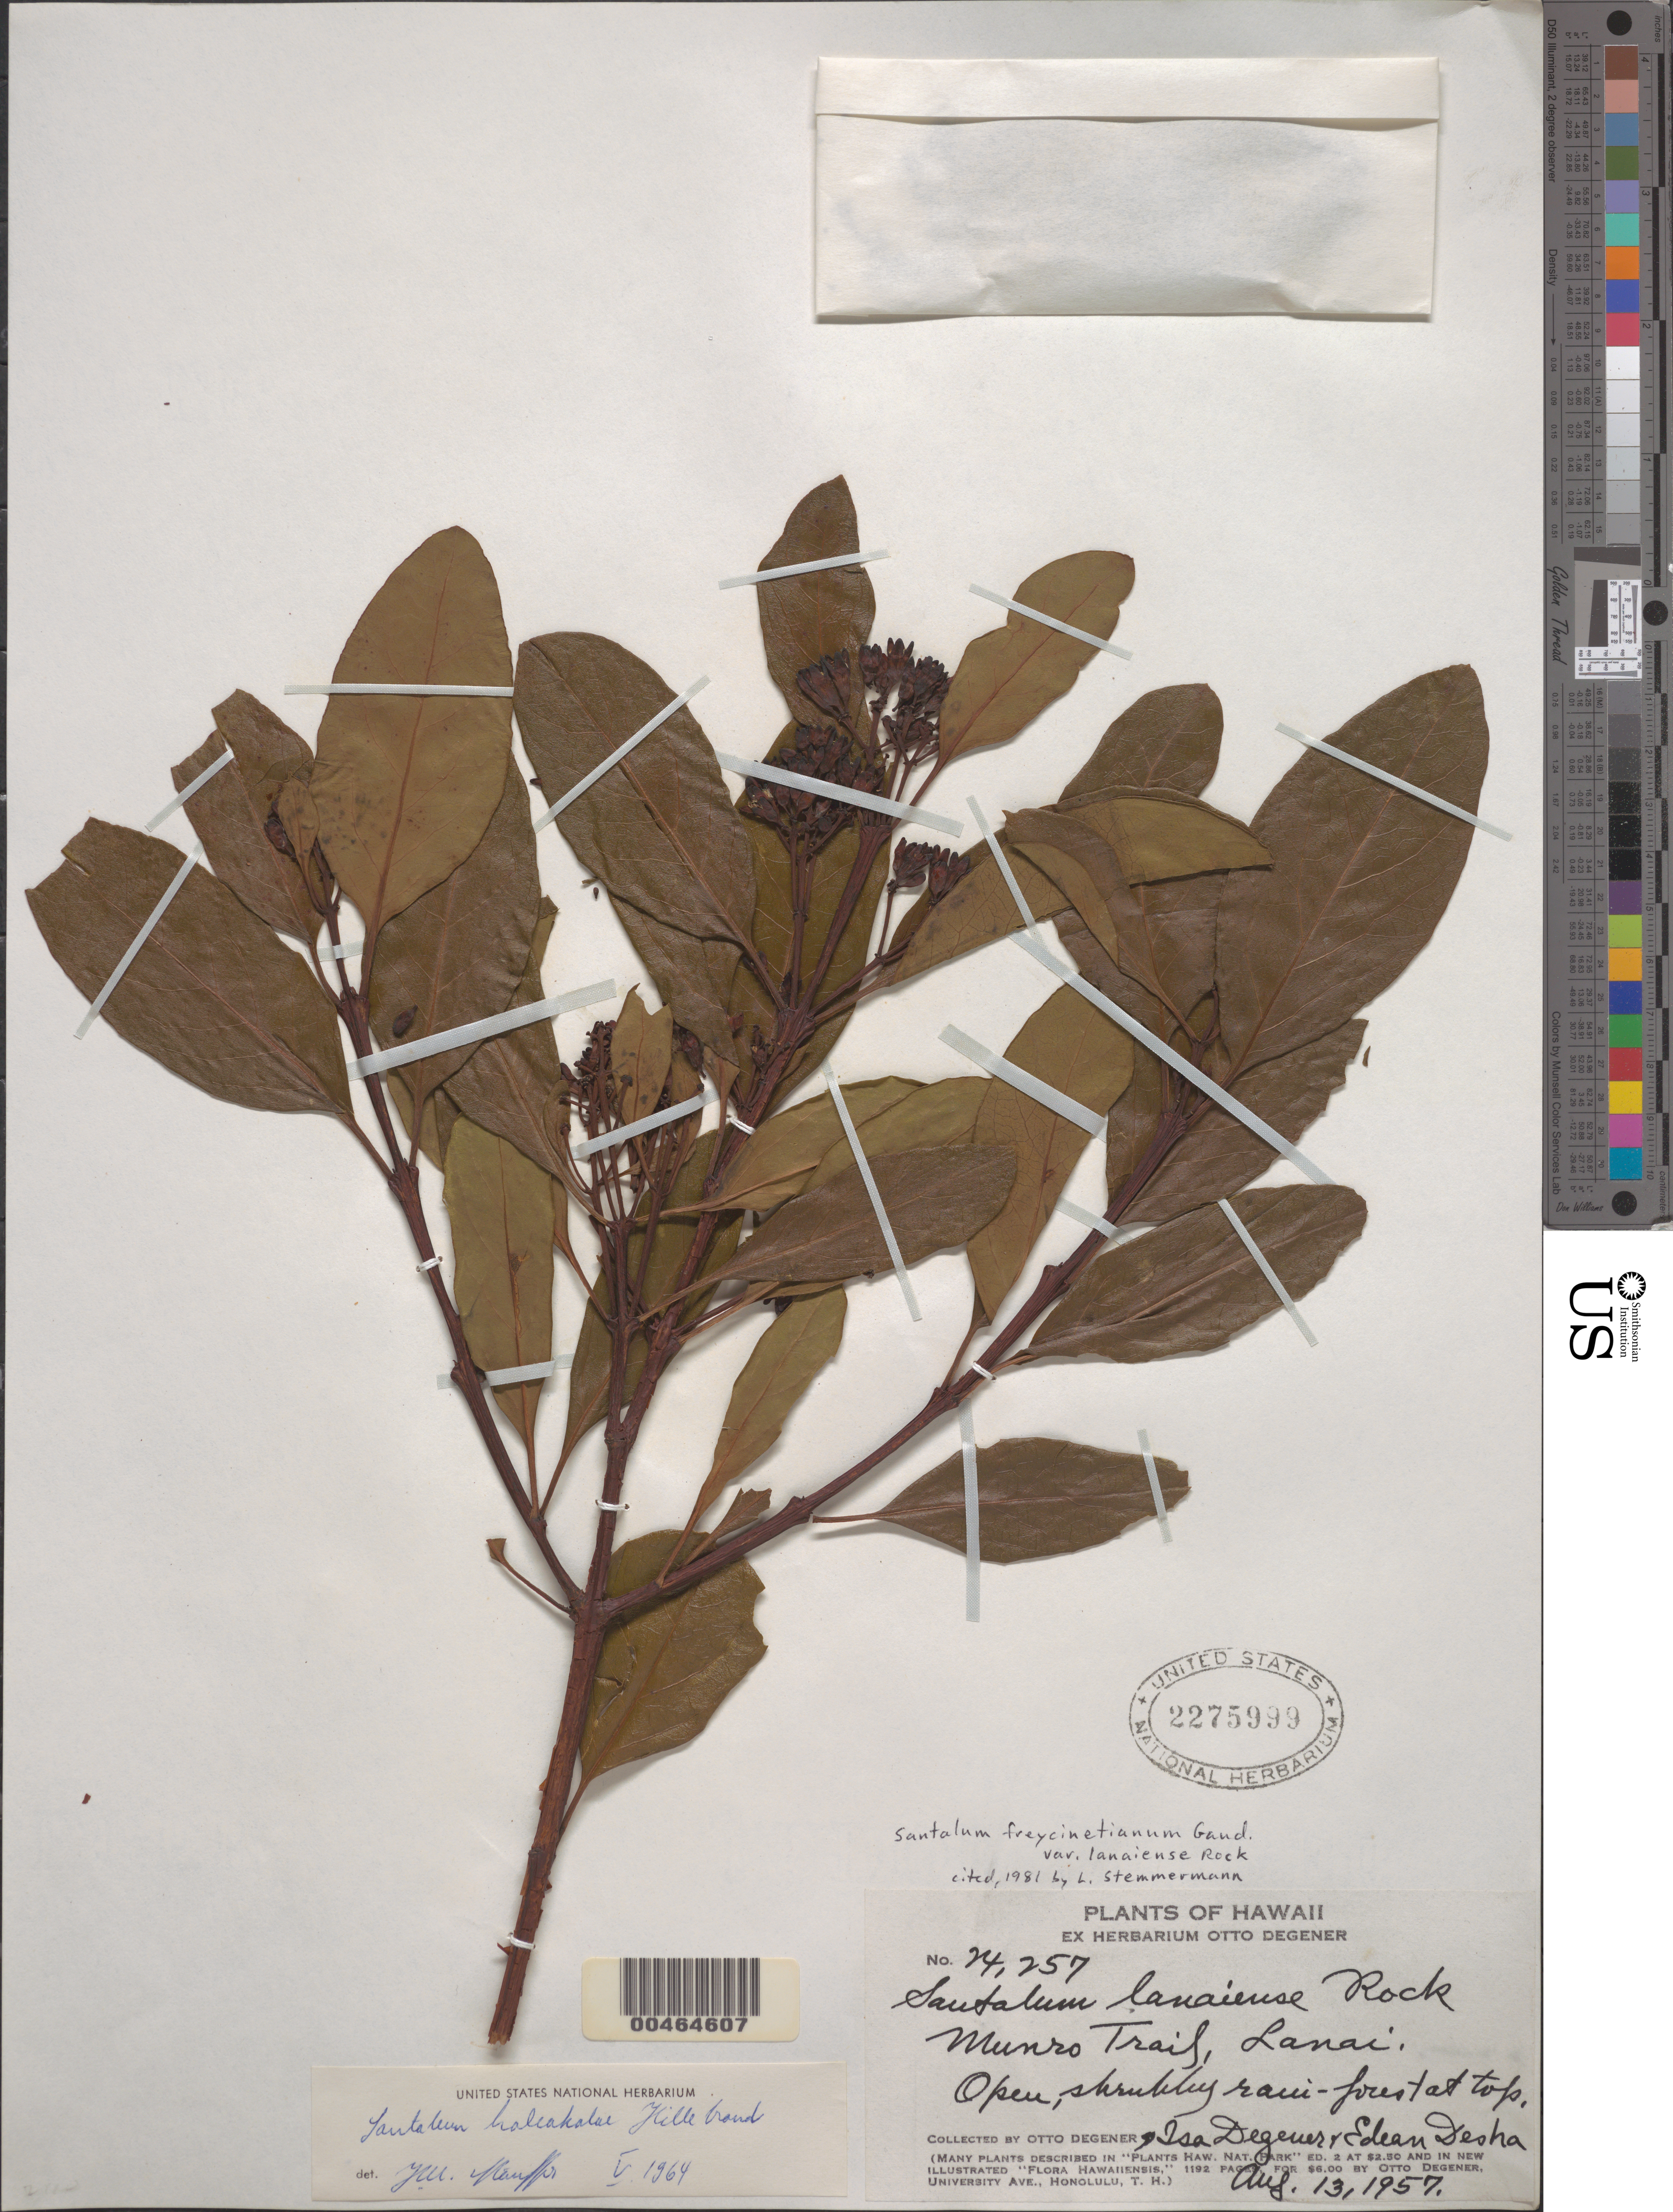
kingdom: Plantae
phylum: Tracheophyta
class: Magnoliopsida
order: Santalales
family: Santalaceae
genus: Santalum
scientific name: Santalum haleakalae var. lanaiense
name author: (Rock) Harbaugh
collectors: O. Degener, I. Degener & E. Desha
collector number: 24257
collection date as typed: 13 Aug 1957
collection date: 1957-08-13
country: United States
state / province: Hawaii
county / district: Maui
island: Lana'i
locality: Munro Trail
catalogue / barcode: US 2275999